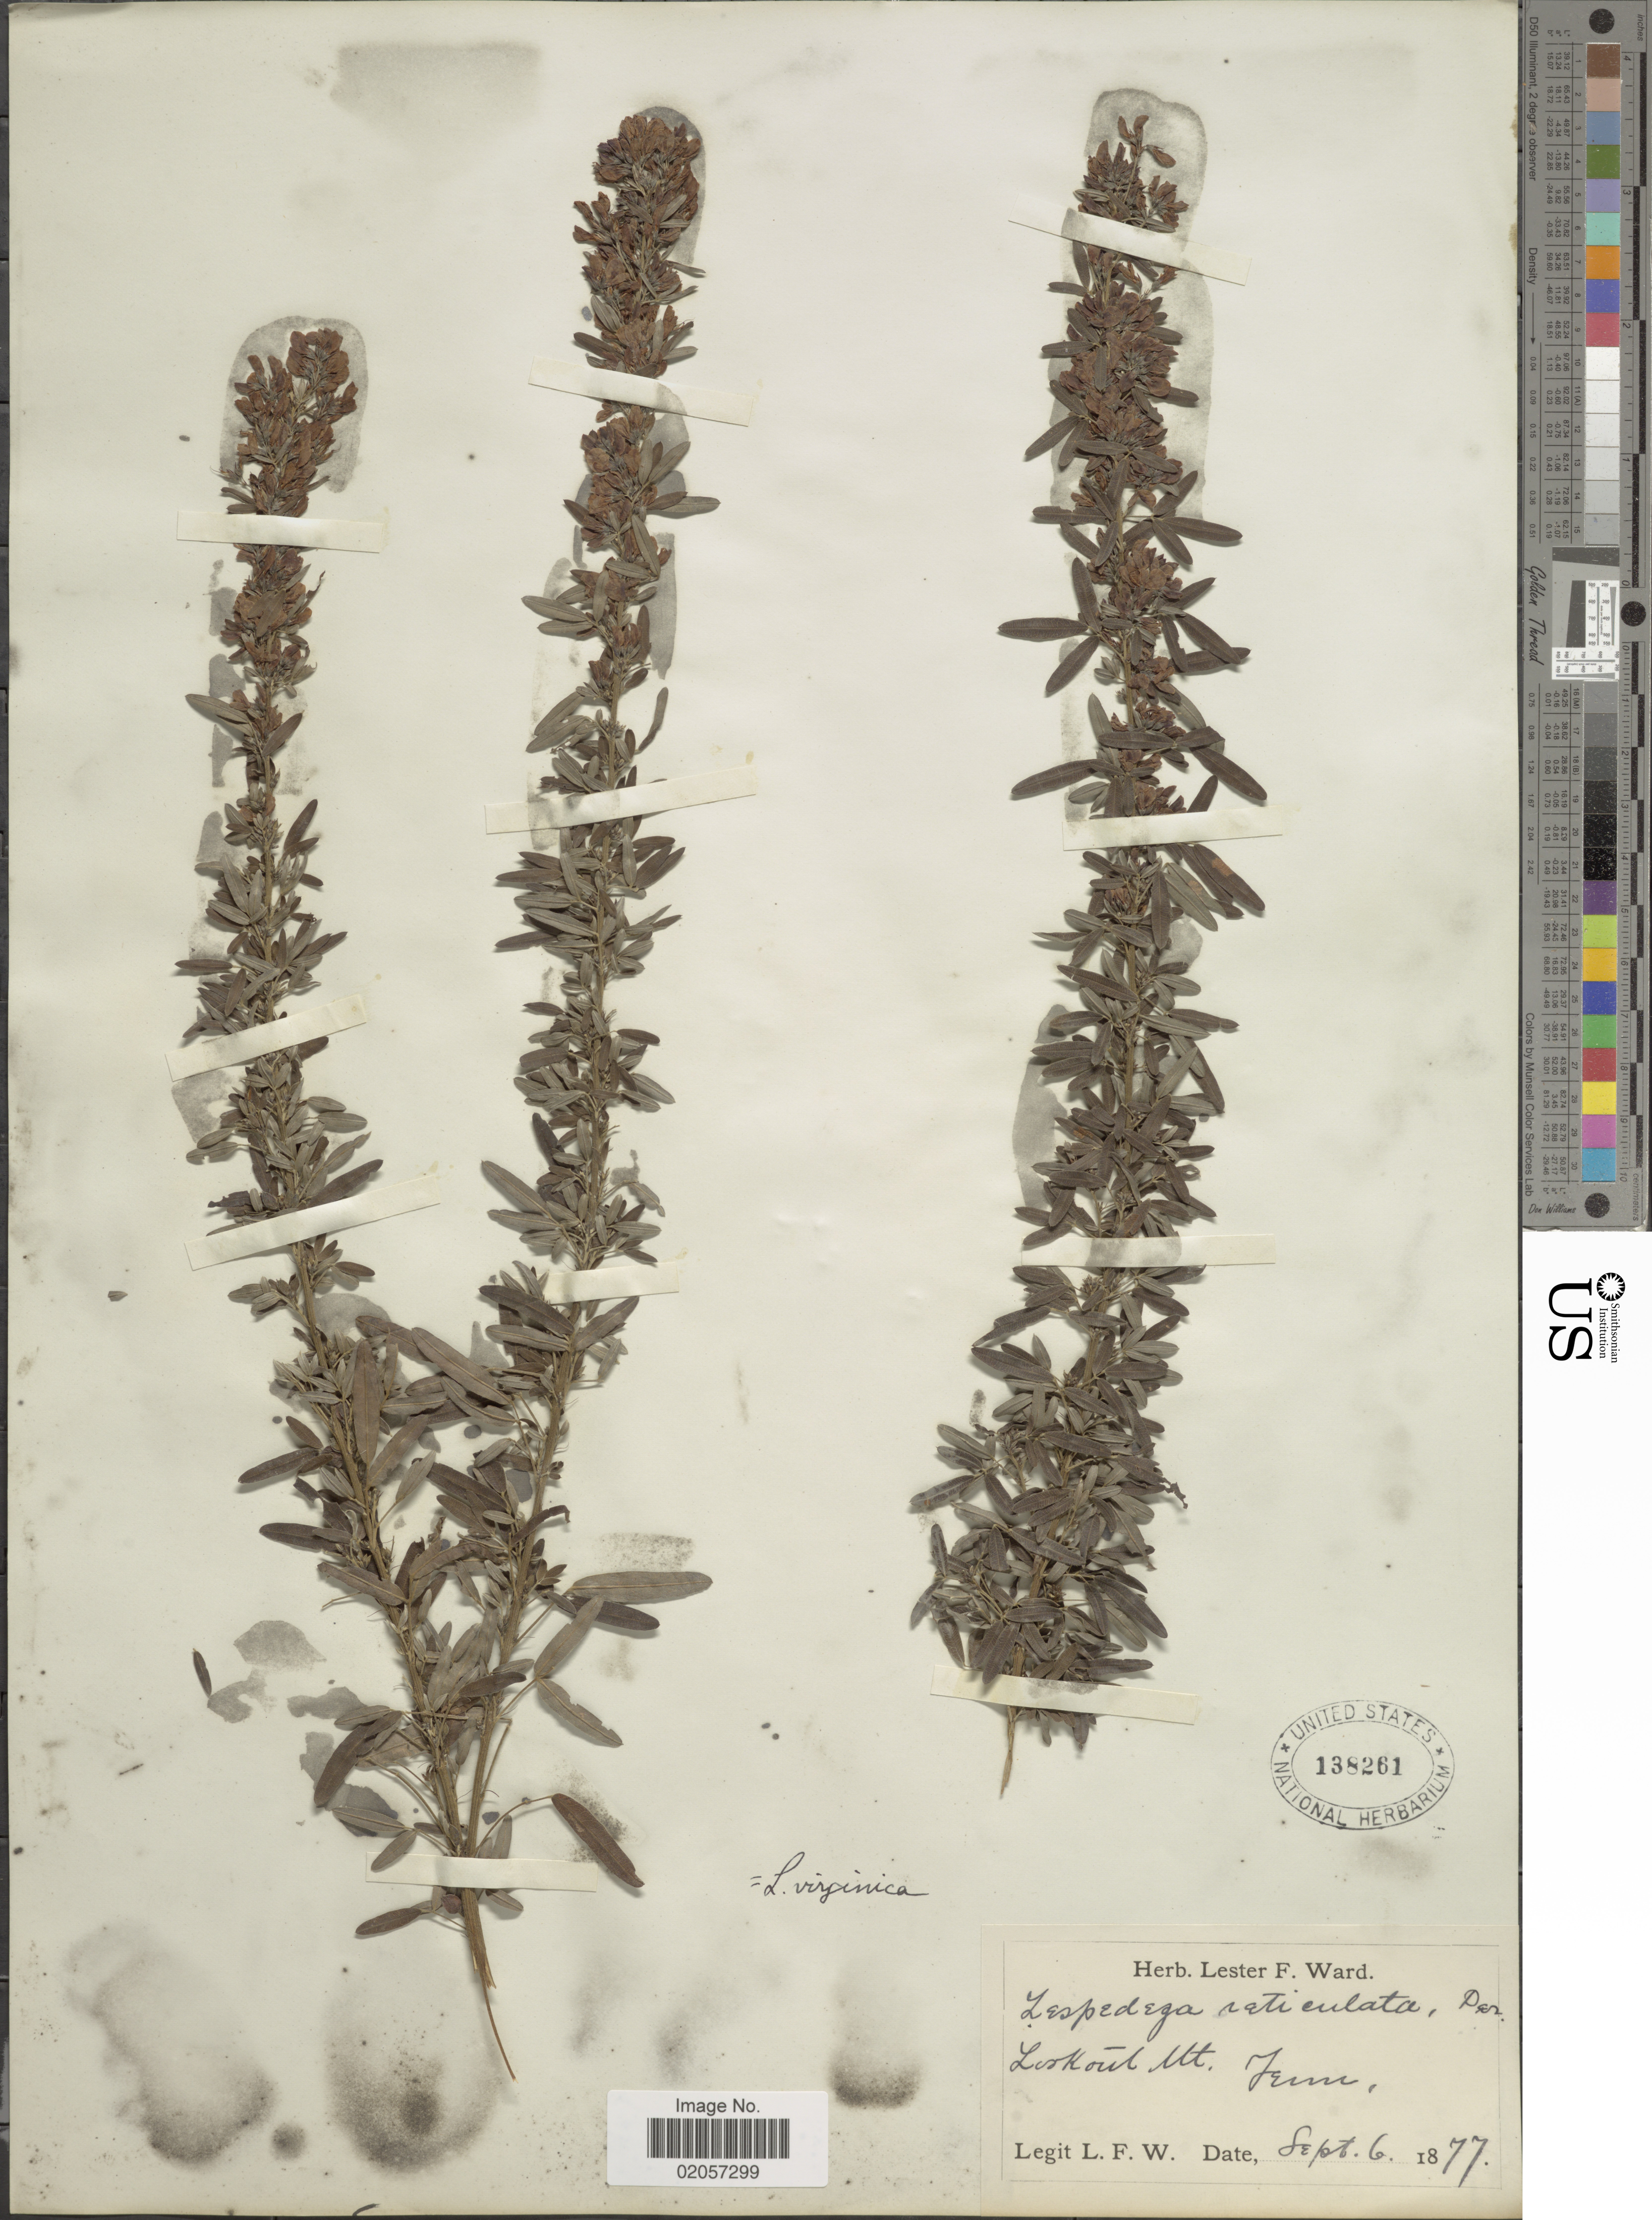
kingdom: Plantae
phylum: Tracheophyta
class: Magnoliopsida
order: Fabales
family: Fabaceae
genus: Lespedeza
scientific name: Lespedeza virginica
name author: (L.) Britton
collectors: L. F. Ward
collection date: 1877-09-06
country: United States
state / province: Tennessee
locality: Loskout Mt.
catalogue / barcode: US 138261